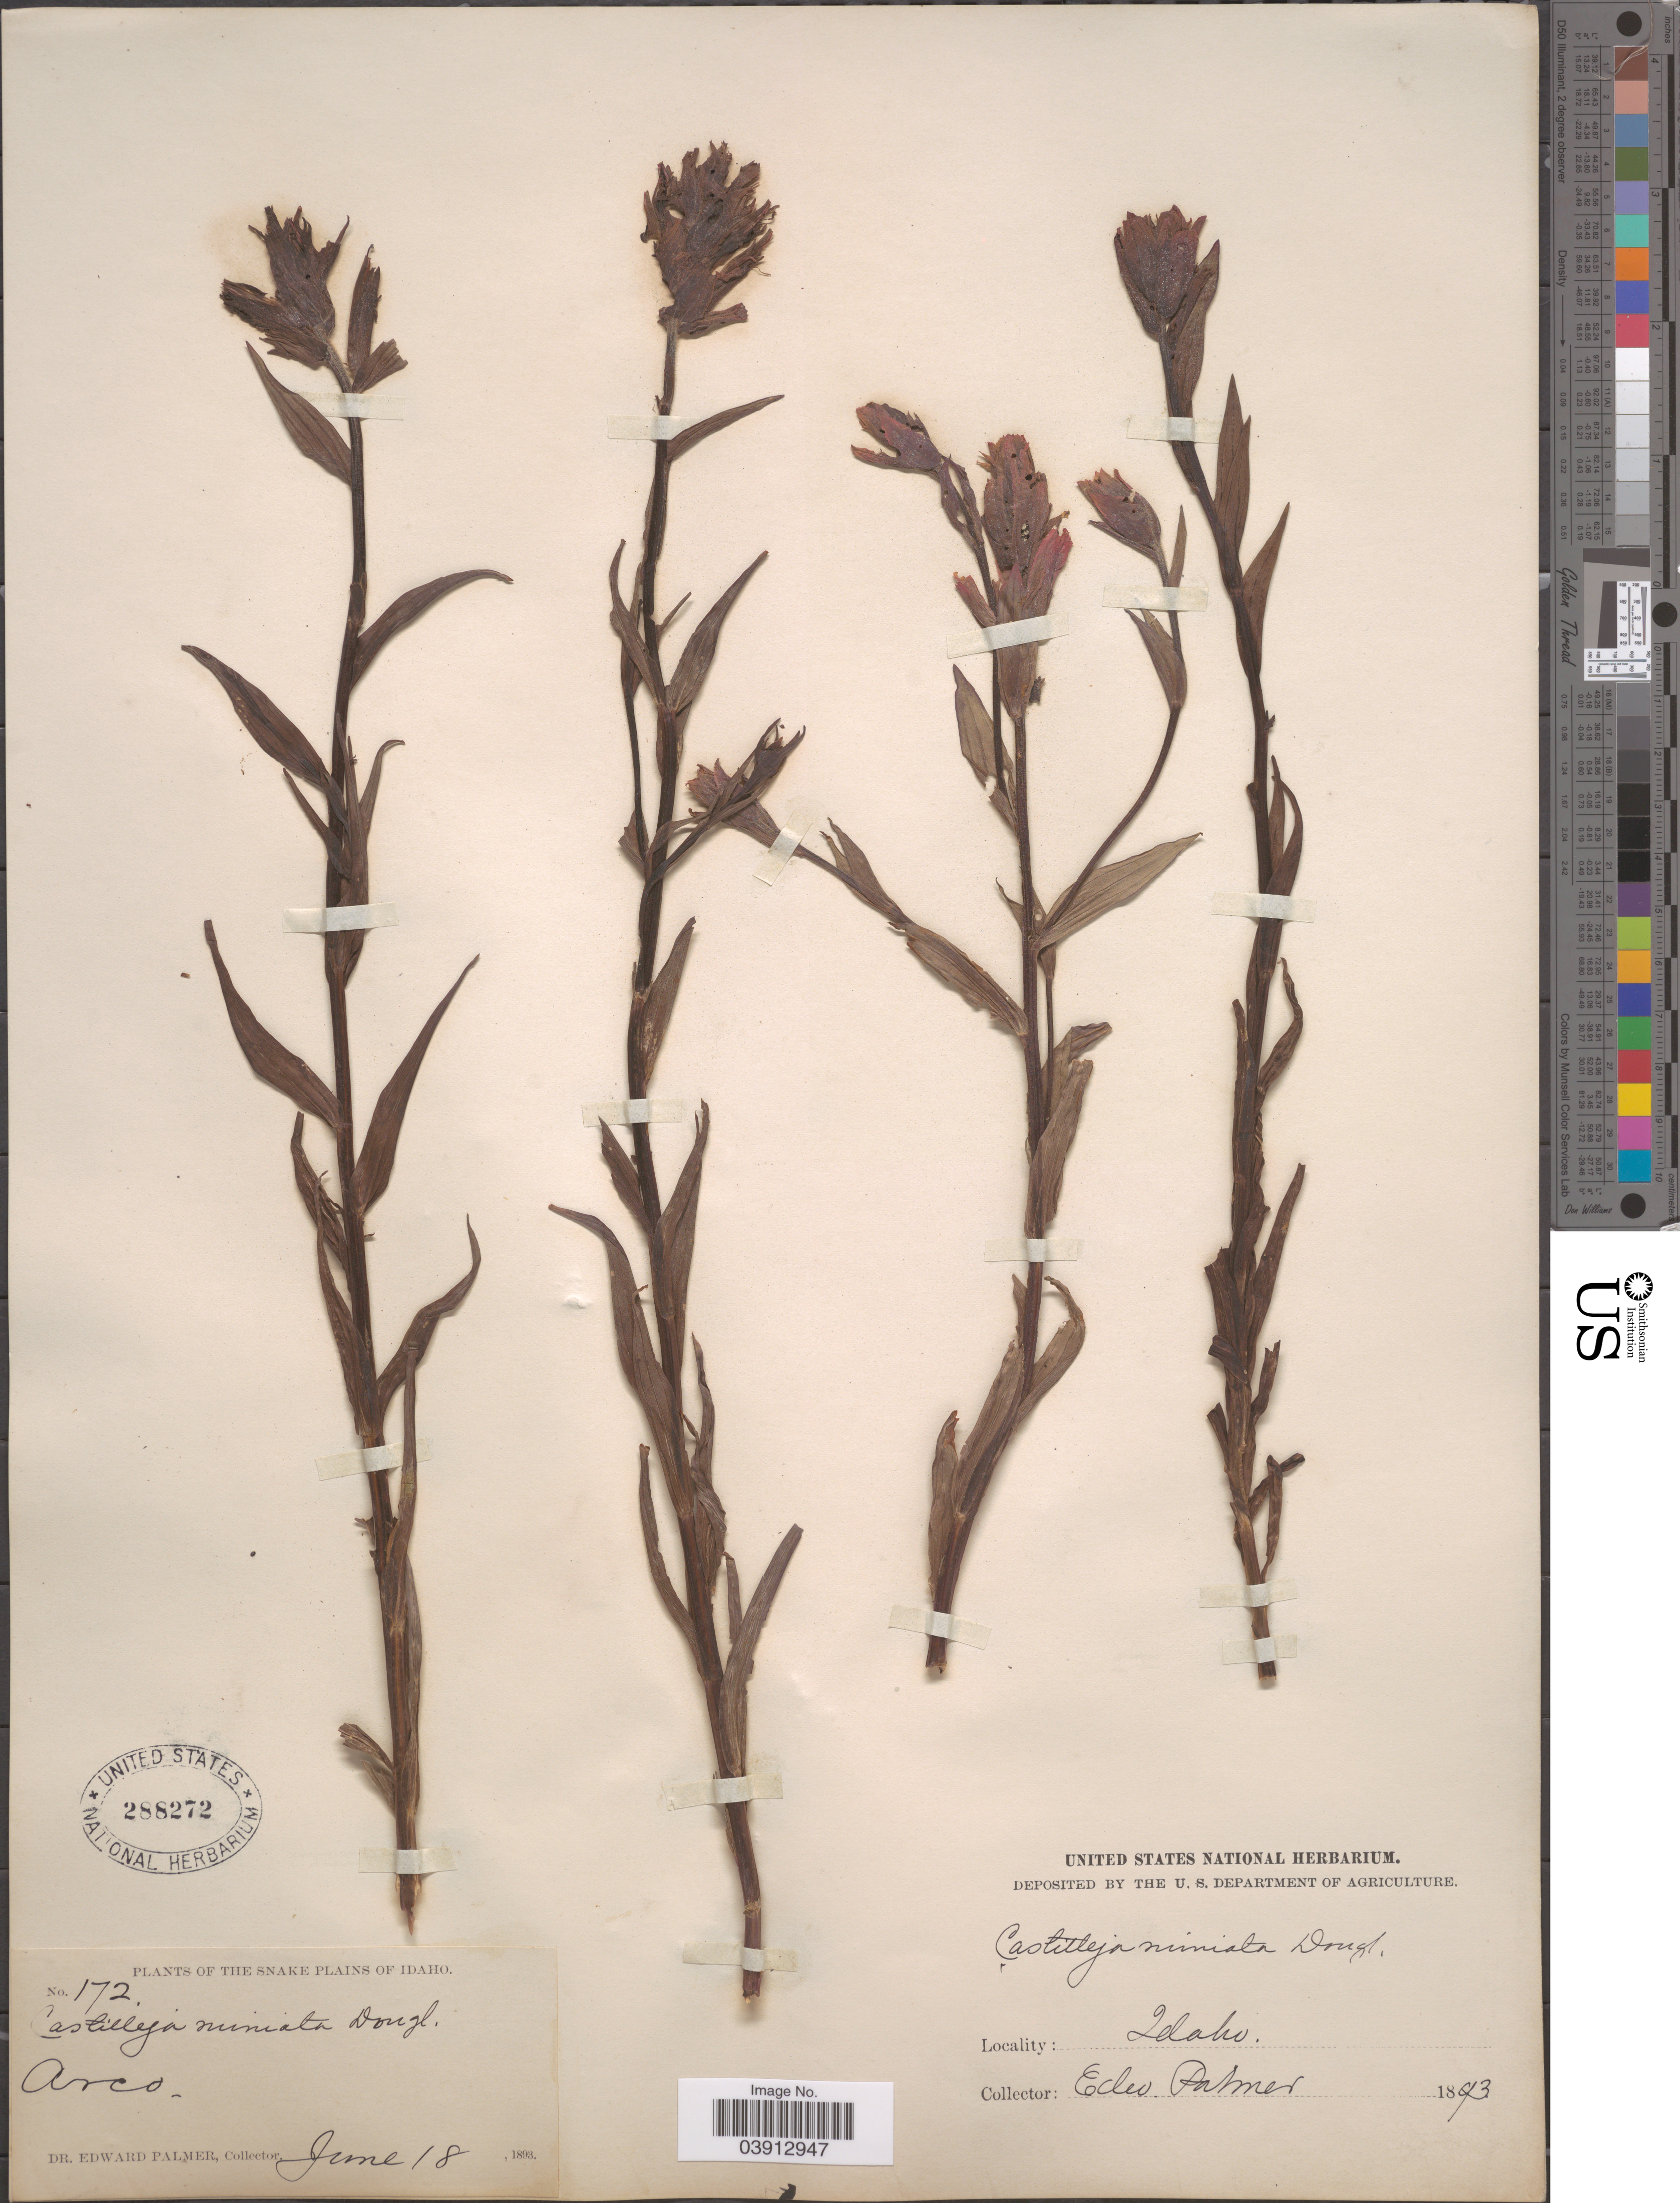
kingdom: Plantae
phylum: Tracheophyta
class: Magnoliopsida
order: Lamiales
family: Orobanchaceae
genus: Castilleja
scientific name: Castilleja miniata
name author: Douglas ex Hook.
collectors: E. Palmer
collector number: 172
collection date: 1893-06-18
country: United States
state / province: Idaho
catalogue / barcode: US 288272